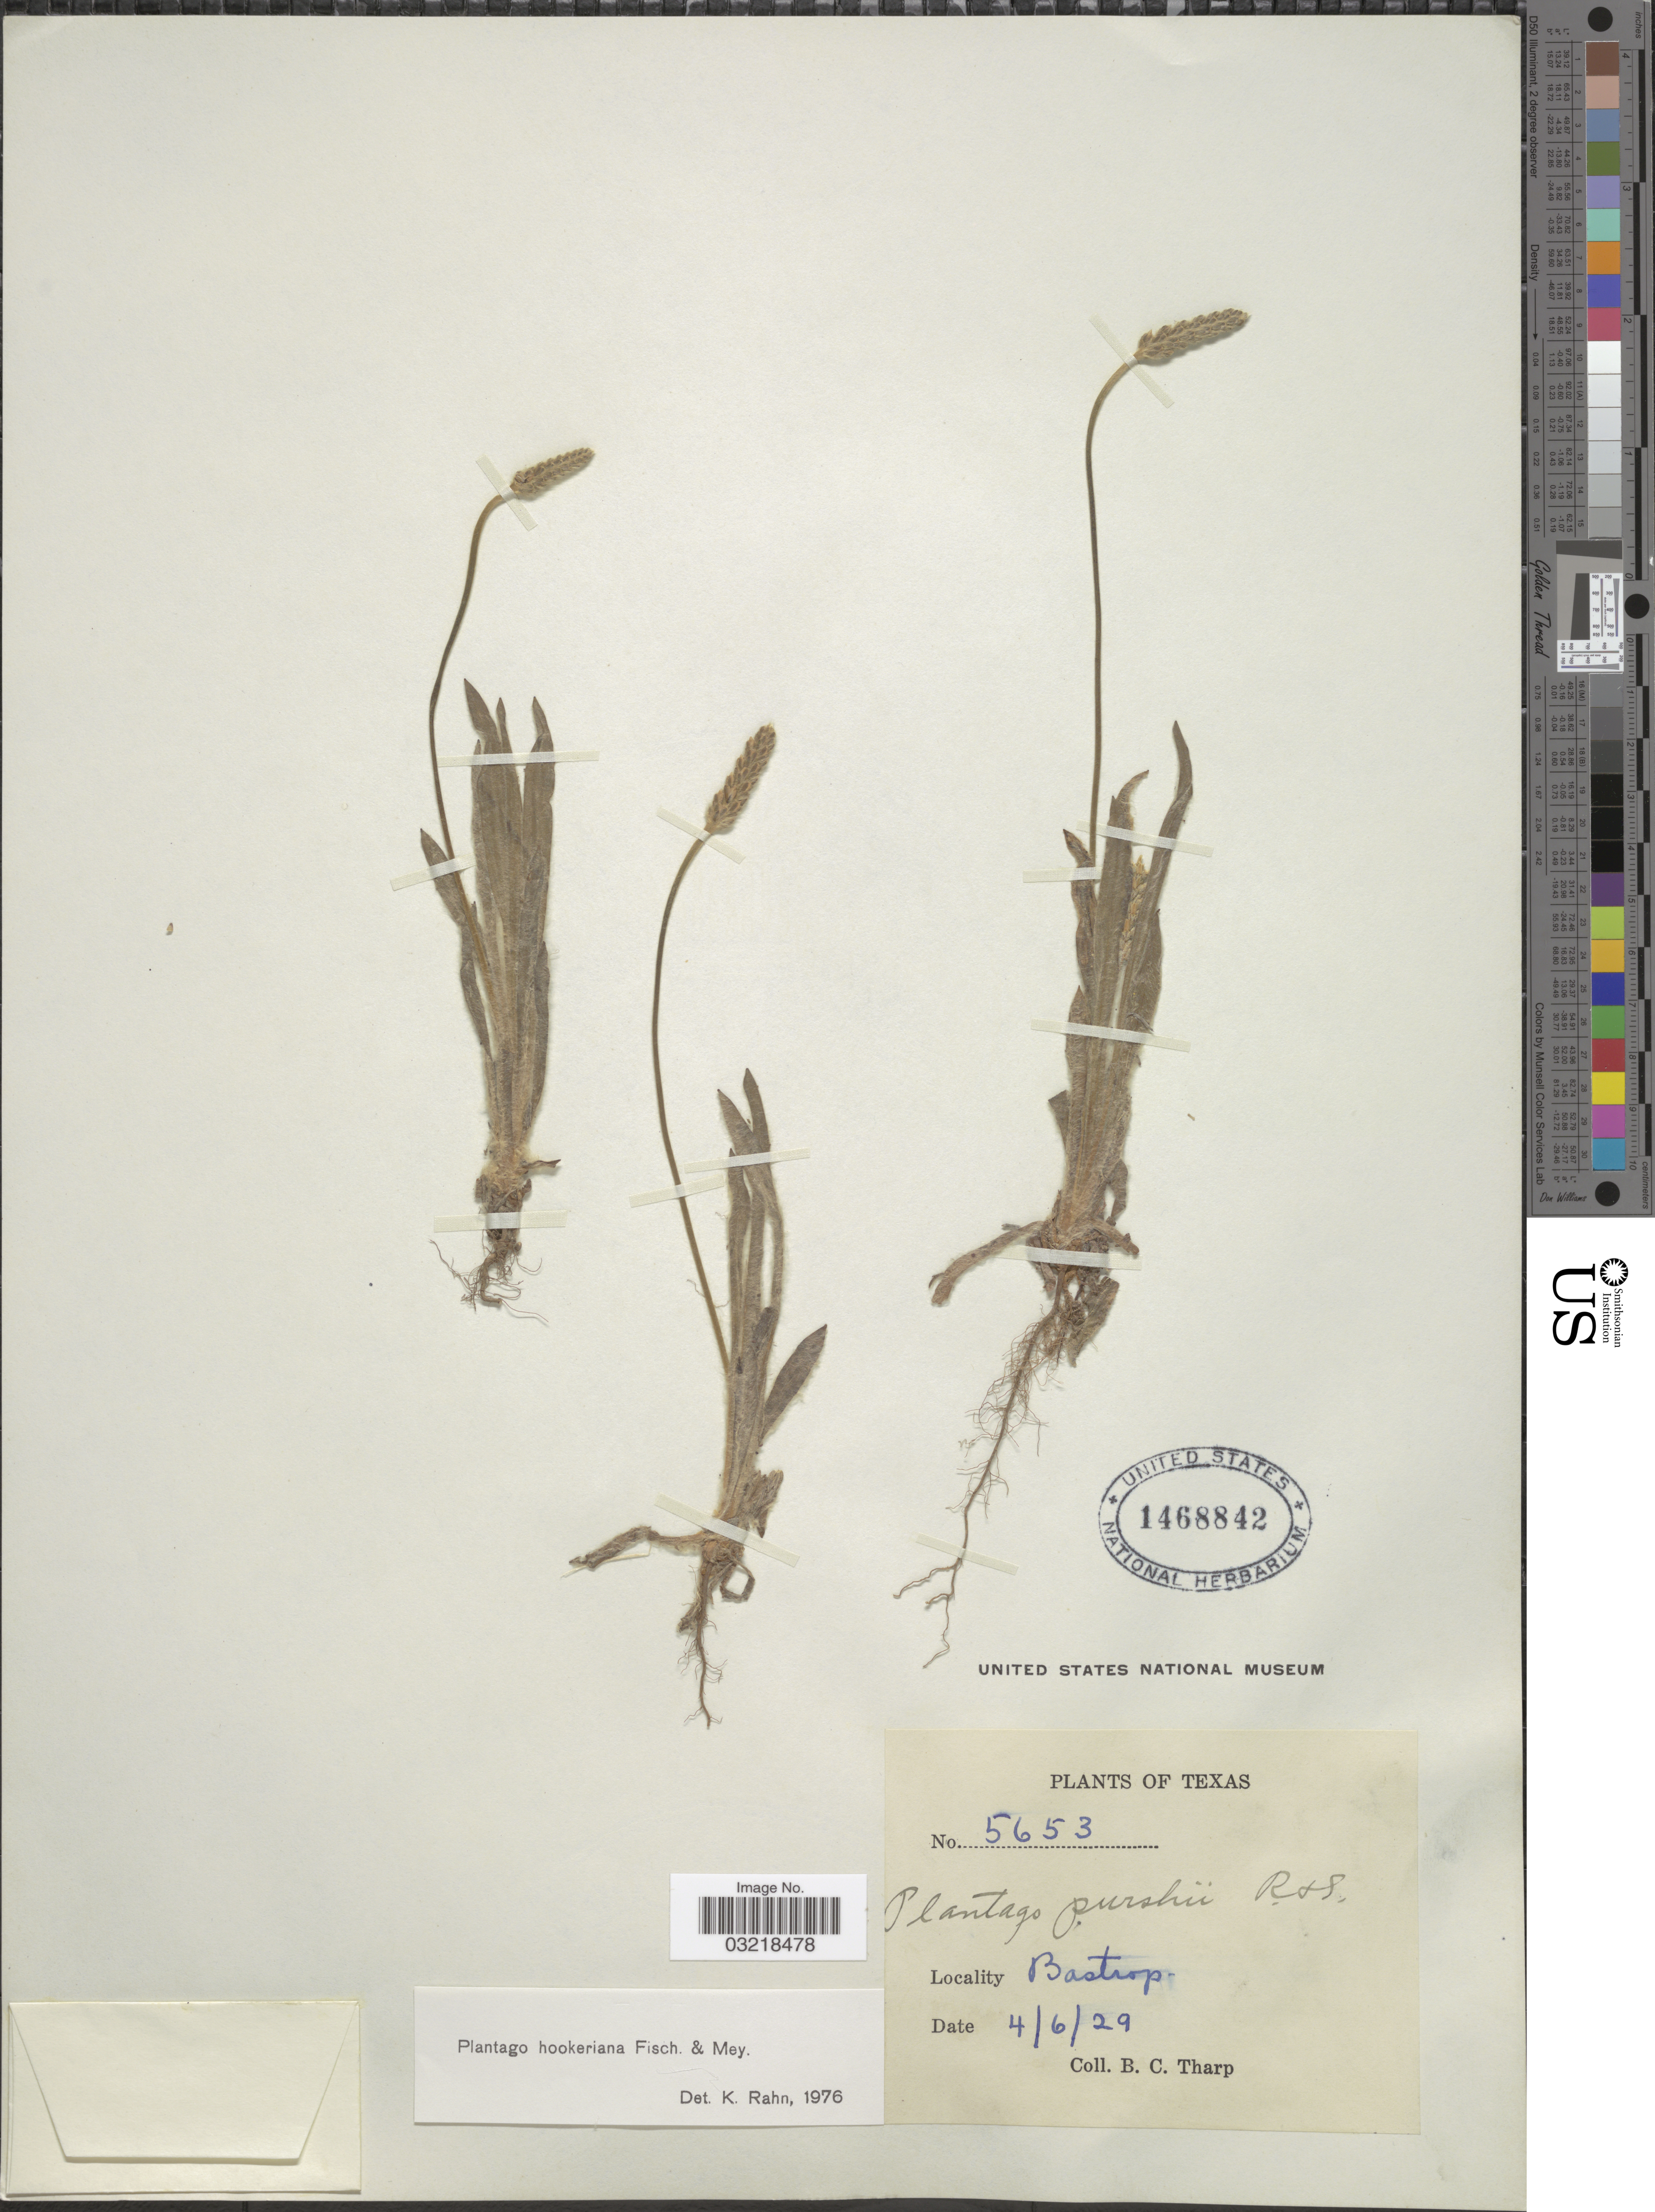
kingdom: Plantae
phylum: Tracheophyta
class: Magnoliopsida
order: Lamiales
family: Plantaginaceae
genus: Plantago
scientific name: Plantago hookeriana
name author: Fisch. & C.A. Mey.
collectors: B. C. Tharp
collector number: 5653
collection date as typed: Transcribed d/m/y: 6/4/29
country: United States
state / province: Texas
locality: Bastrop.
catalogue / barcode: US 1468842